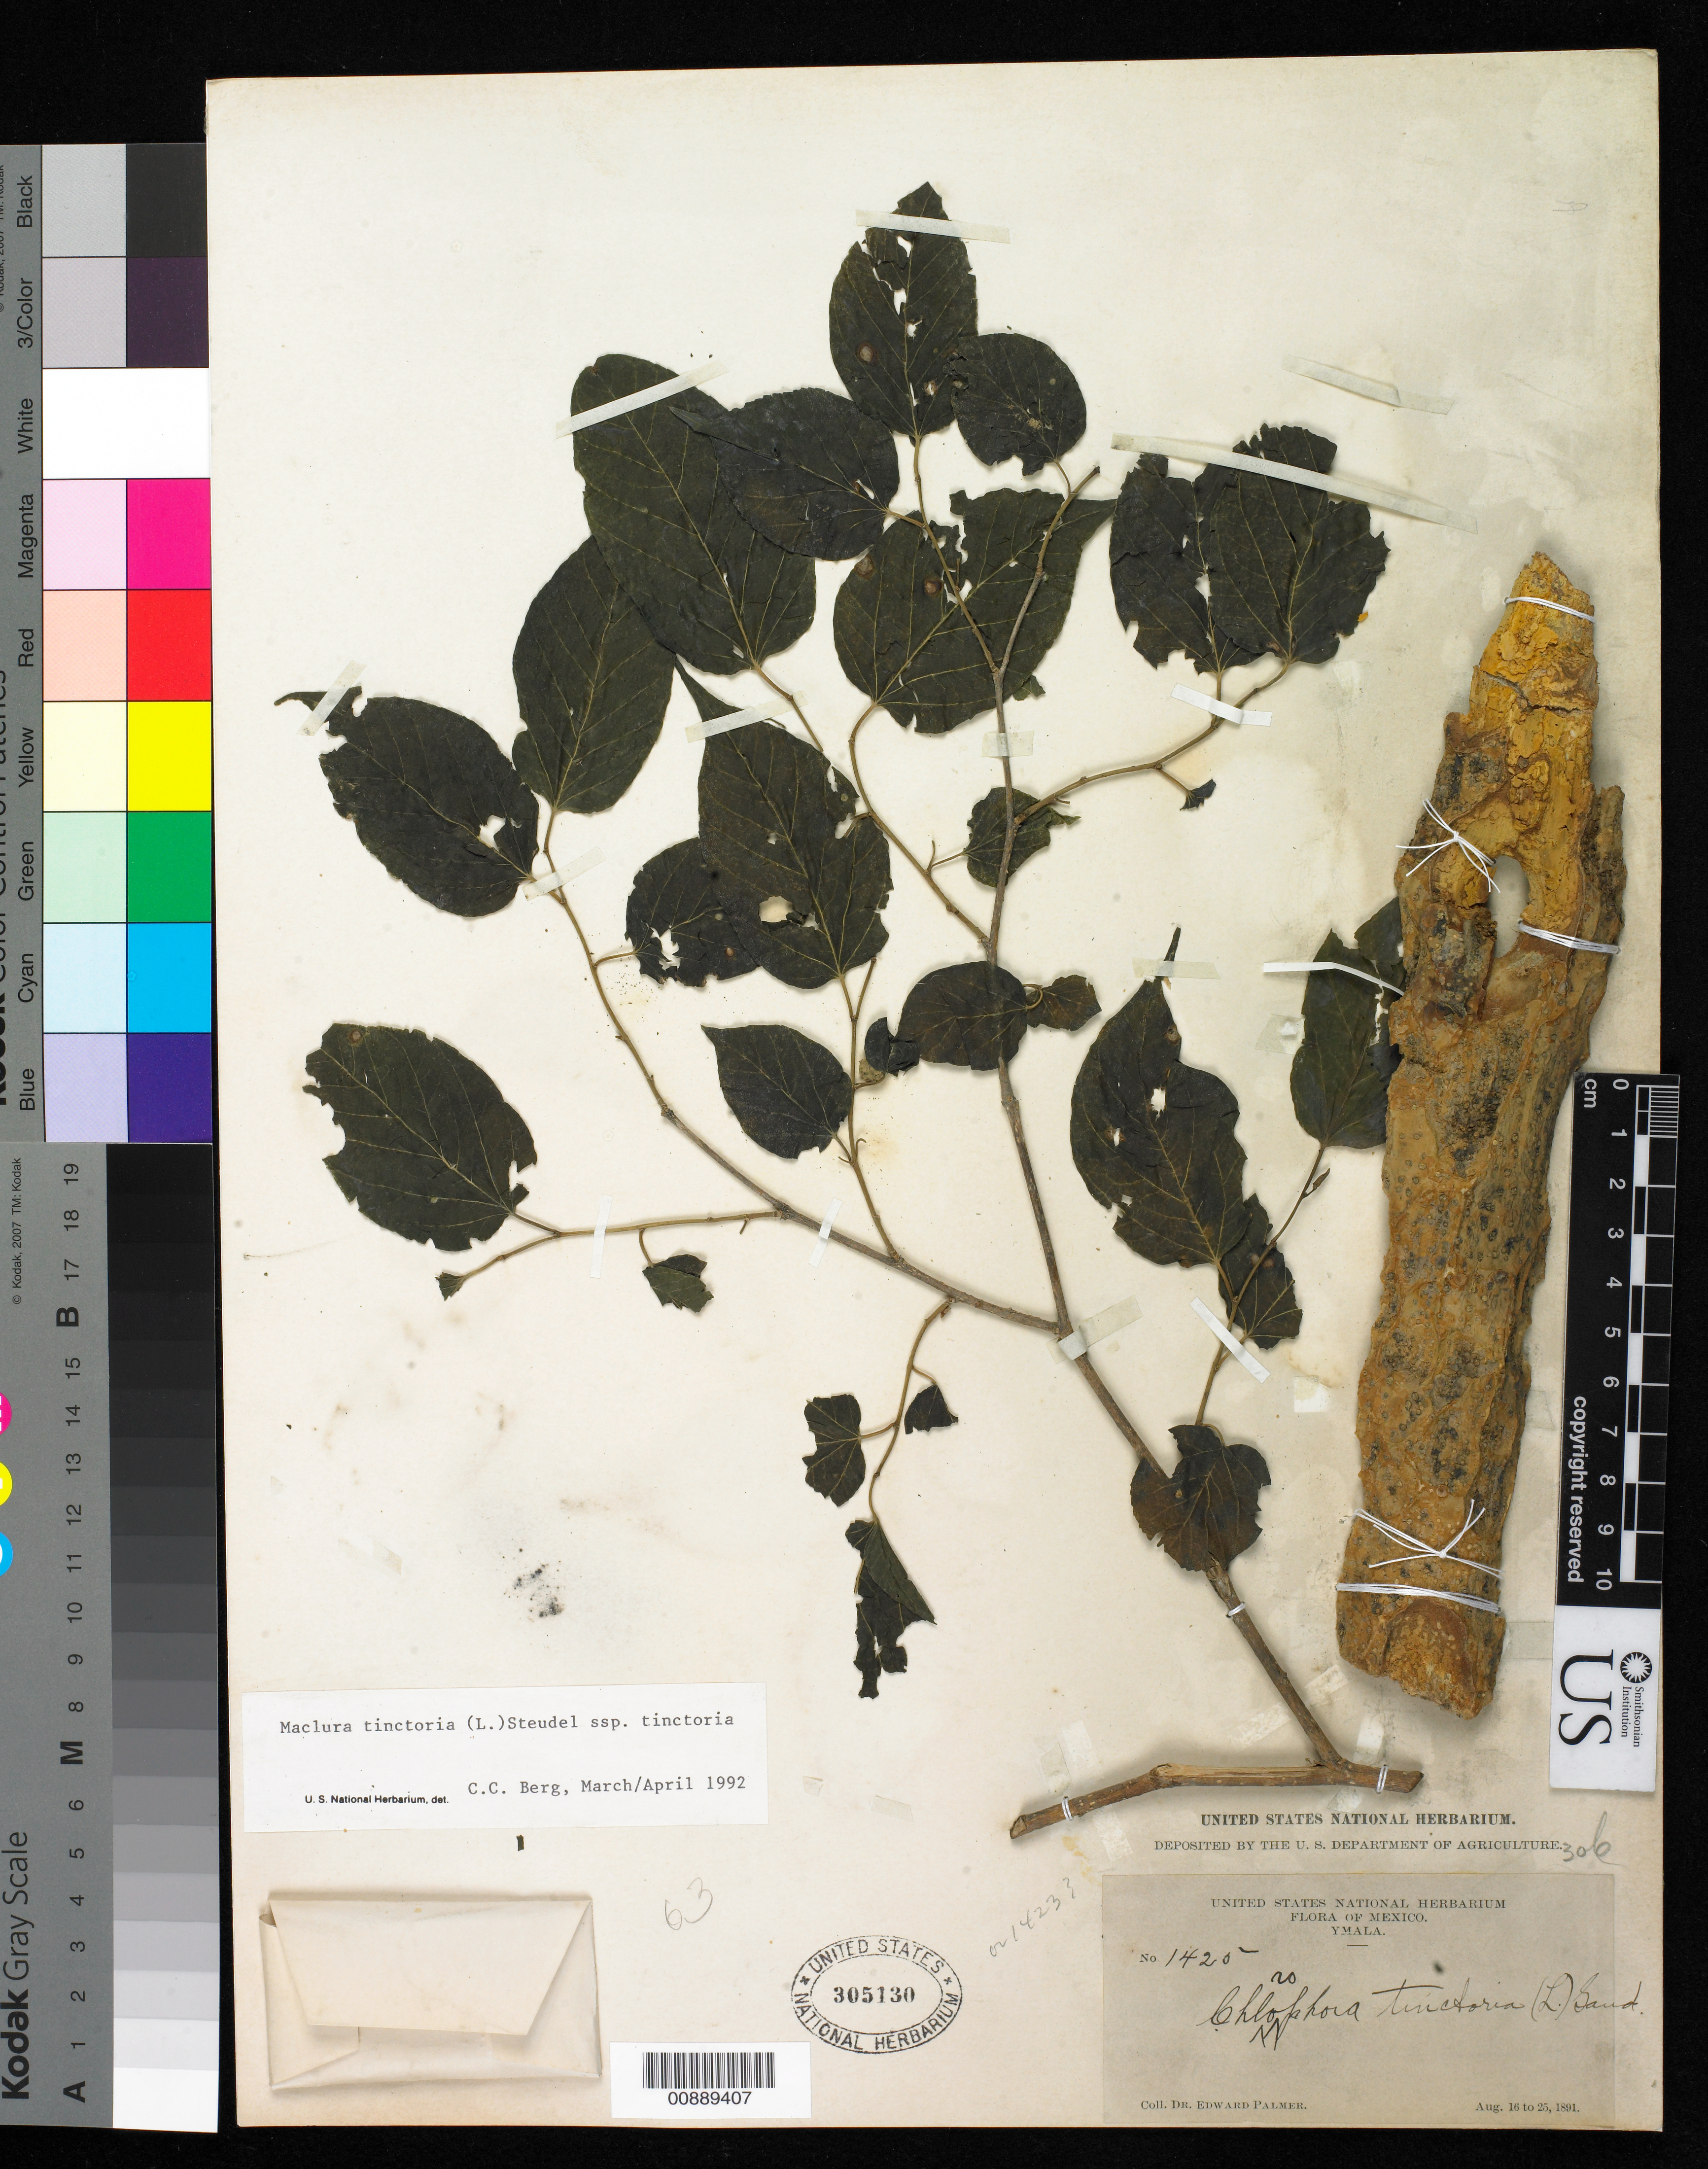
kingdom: Plantae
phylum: Tracheophyta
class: Magnoliopsida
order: Rosales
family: Moraceae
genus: Maclura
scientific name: Maclura tinctoria subsp. tinctoria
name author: (L.) D. Don ex Steud.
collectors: E. Palmer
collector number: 1423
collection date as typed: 16 Aug 1891 to 25 Aug 1891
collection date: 1891-08-16/1891-08-25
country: Mexico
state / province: Sinaloa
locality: Ymala, Sinaloa.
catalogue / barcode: US 305130